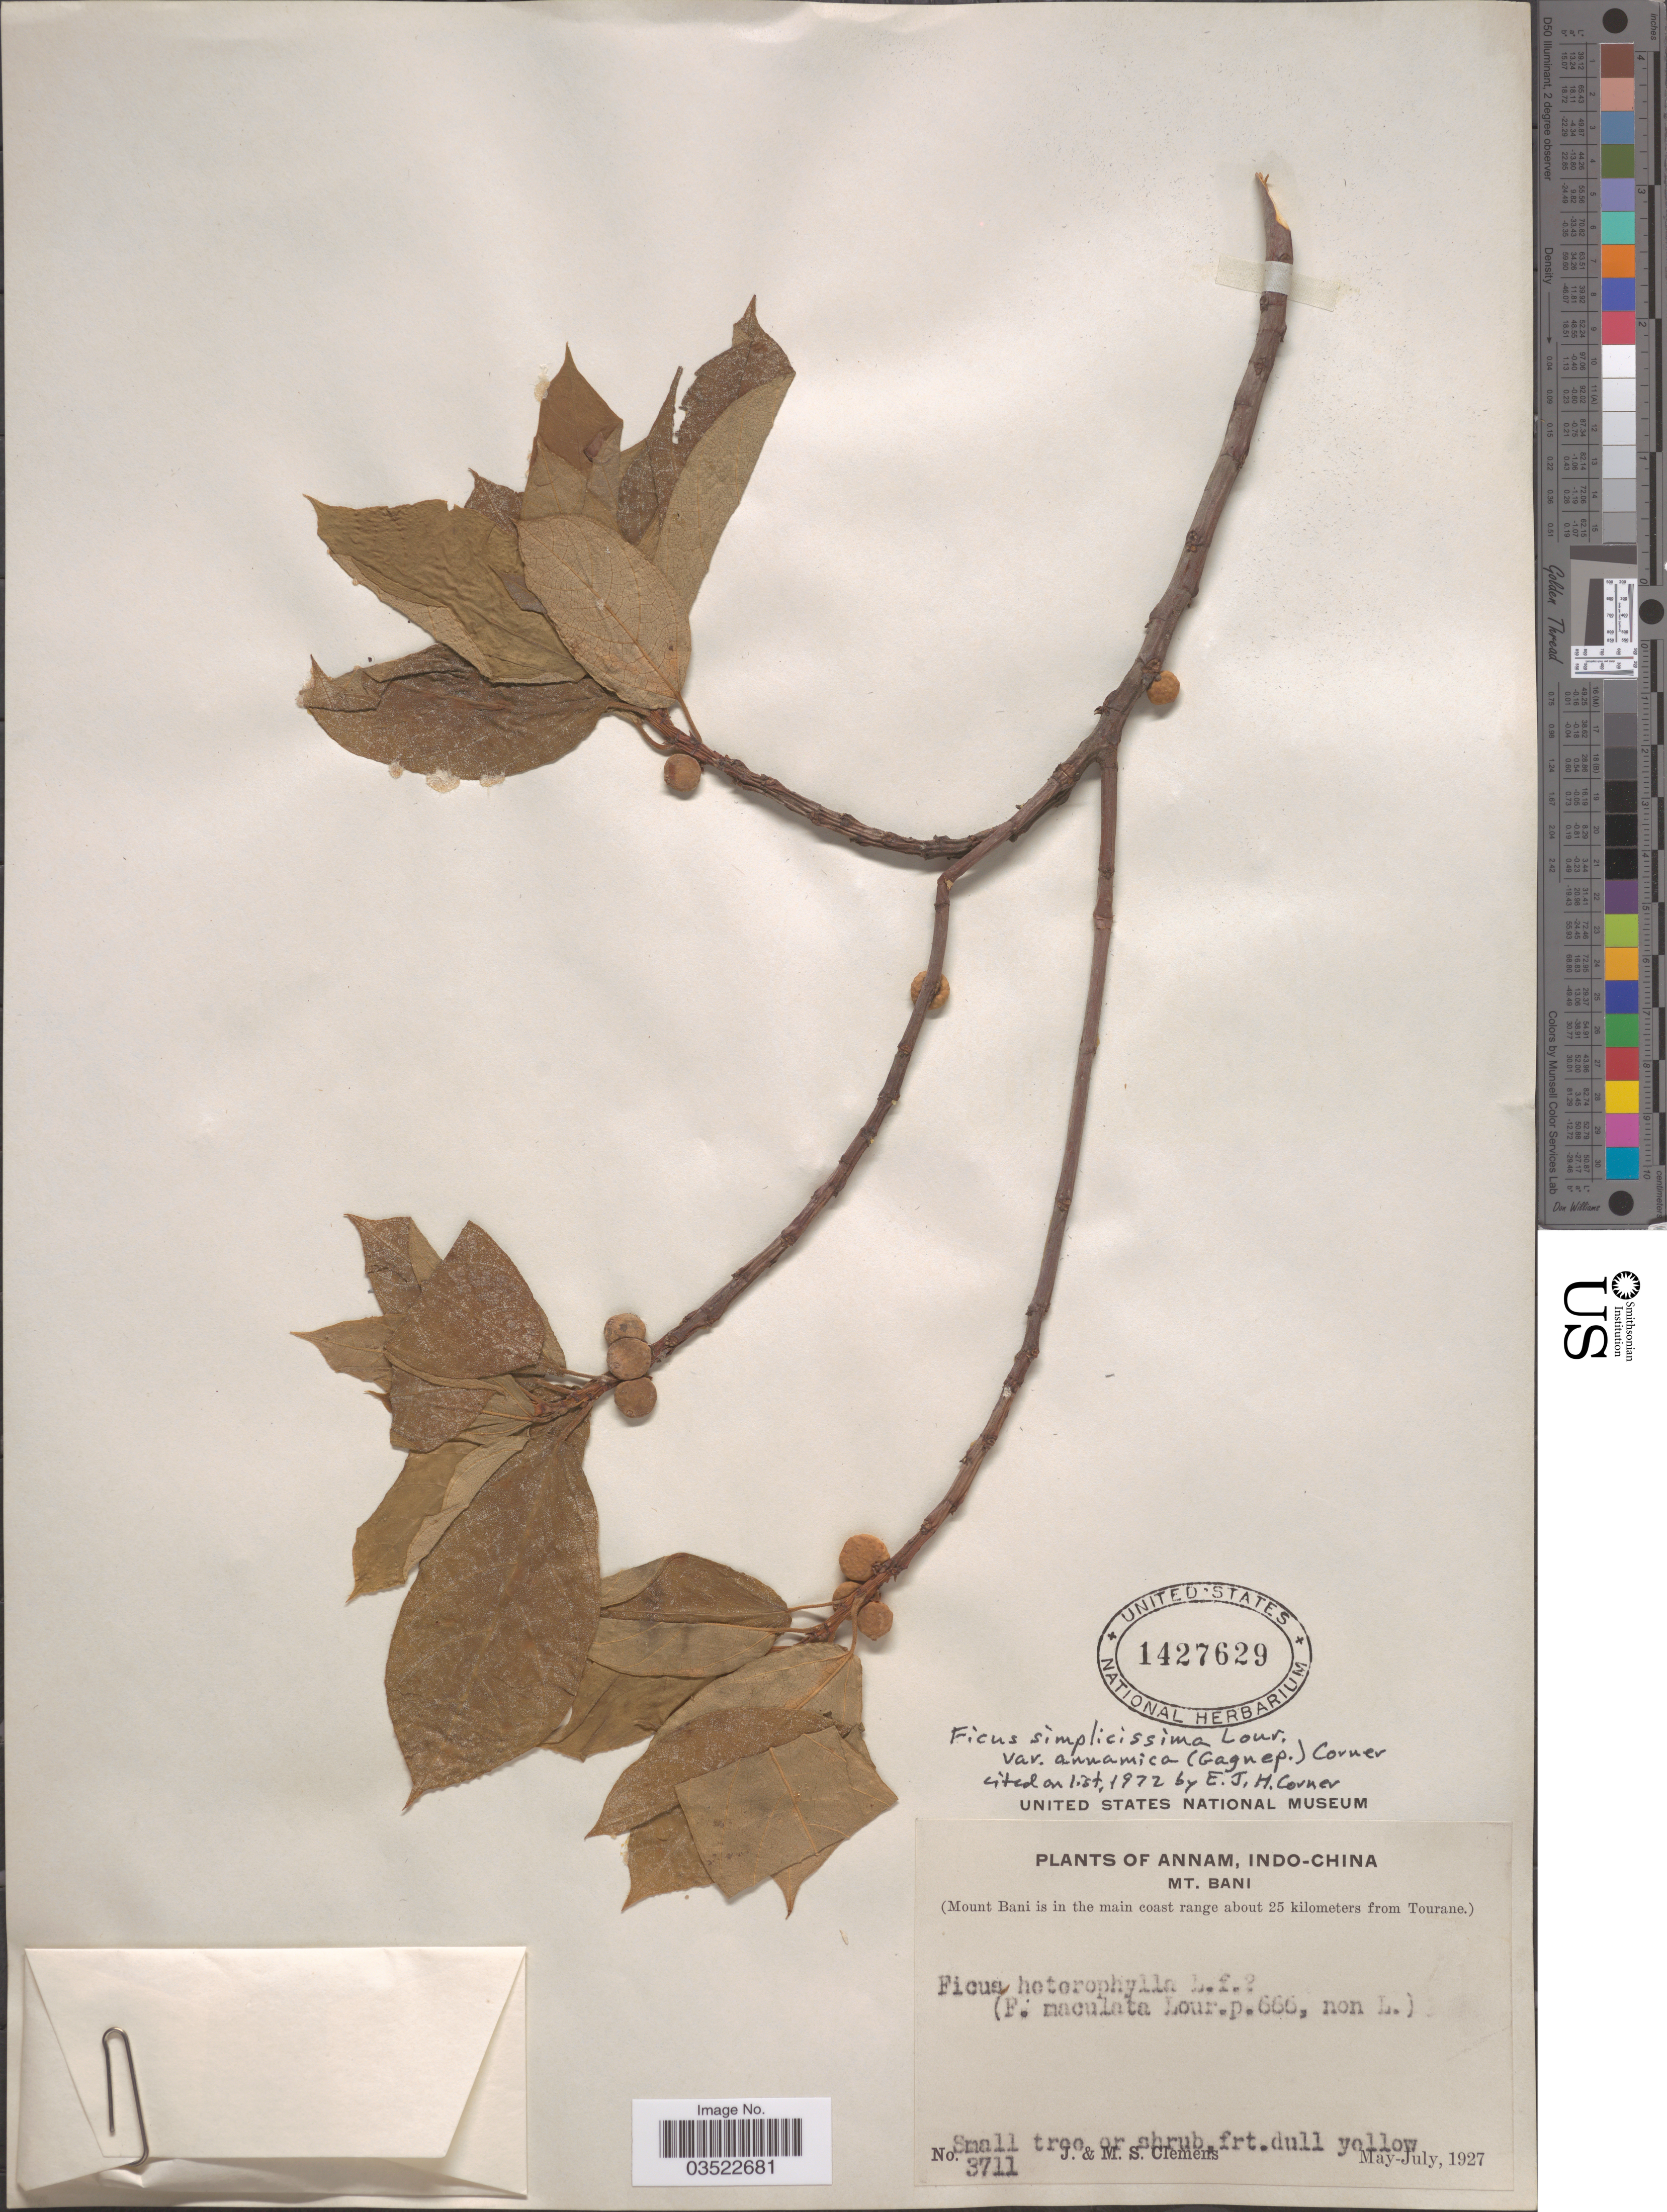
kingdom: Plantae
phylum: Tracheophyta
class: Magnoliopsida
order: Rosales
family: Moraceae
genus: Ficus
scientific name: Ficus simplicissima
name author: Lour.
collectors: J. Clemens & M. S. Clemens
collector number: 3711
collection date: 1927-05/1927-07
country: Vietnam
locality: Annam, Mt. Bani. (Mount Bani is in the main coast range about 25 kilometers from Tourane).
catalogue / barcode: US 1427629